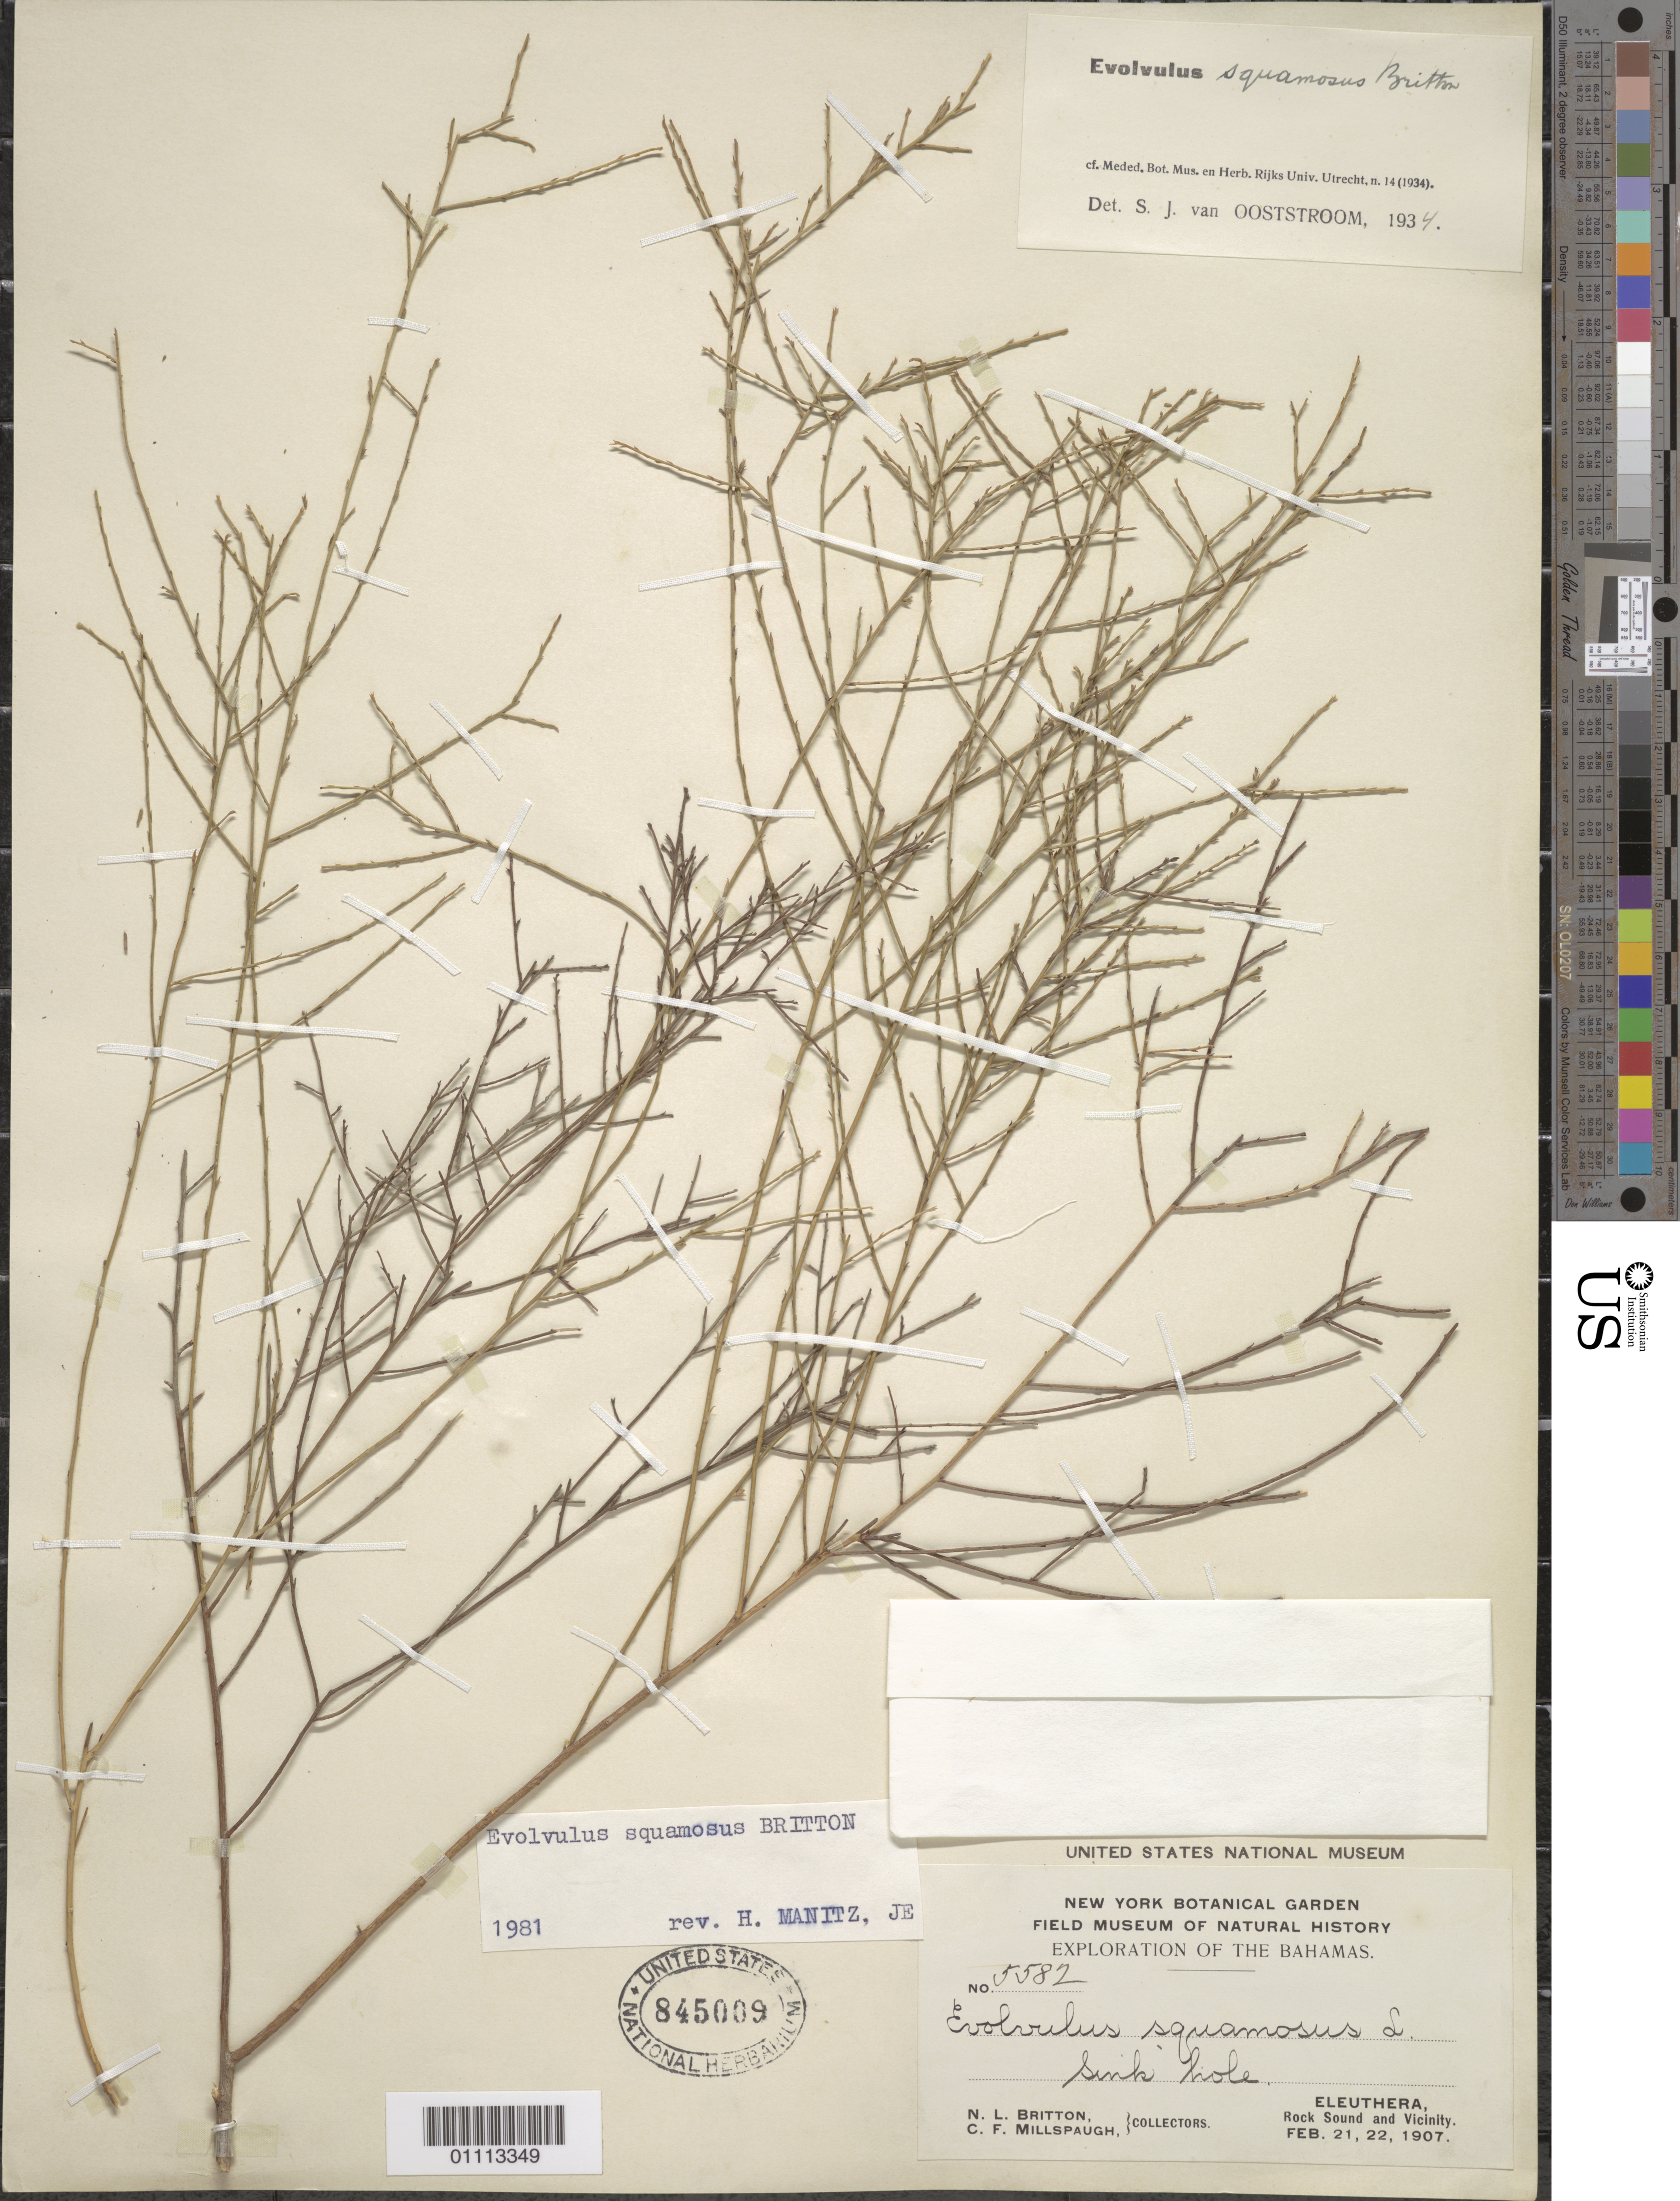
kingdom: Plantae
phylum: Tracheophyta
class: Magnoliopsida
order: Solanales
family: Convolvulaceae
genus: Evolvulus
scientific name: Evolvulus squamosus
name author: Britton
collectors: N. Britton & C. F. Millspaugh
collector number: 5582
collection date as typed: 21 Feb 1907 and 22 Feb 1907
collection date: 1907-02-21,1907-02-22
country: Bahamas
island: Eleuthera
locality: ROck Sound and vicinity. Sink hole.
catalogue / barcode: US 845009